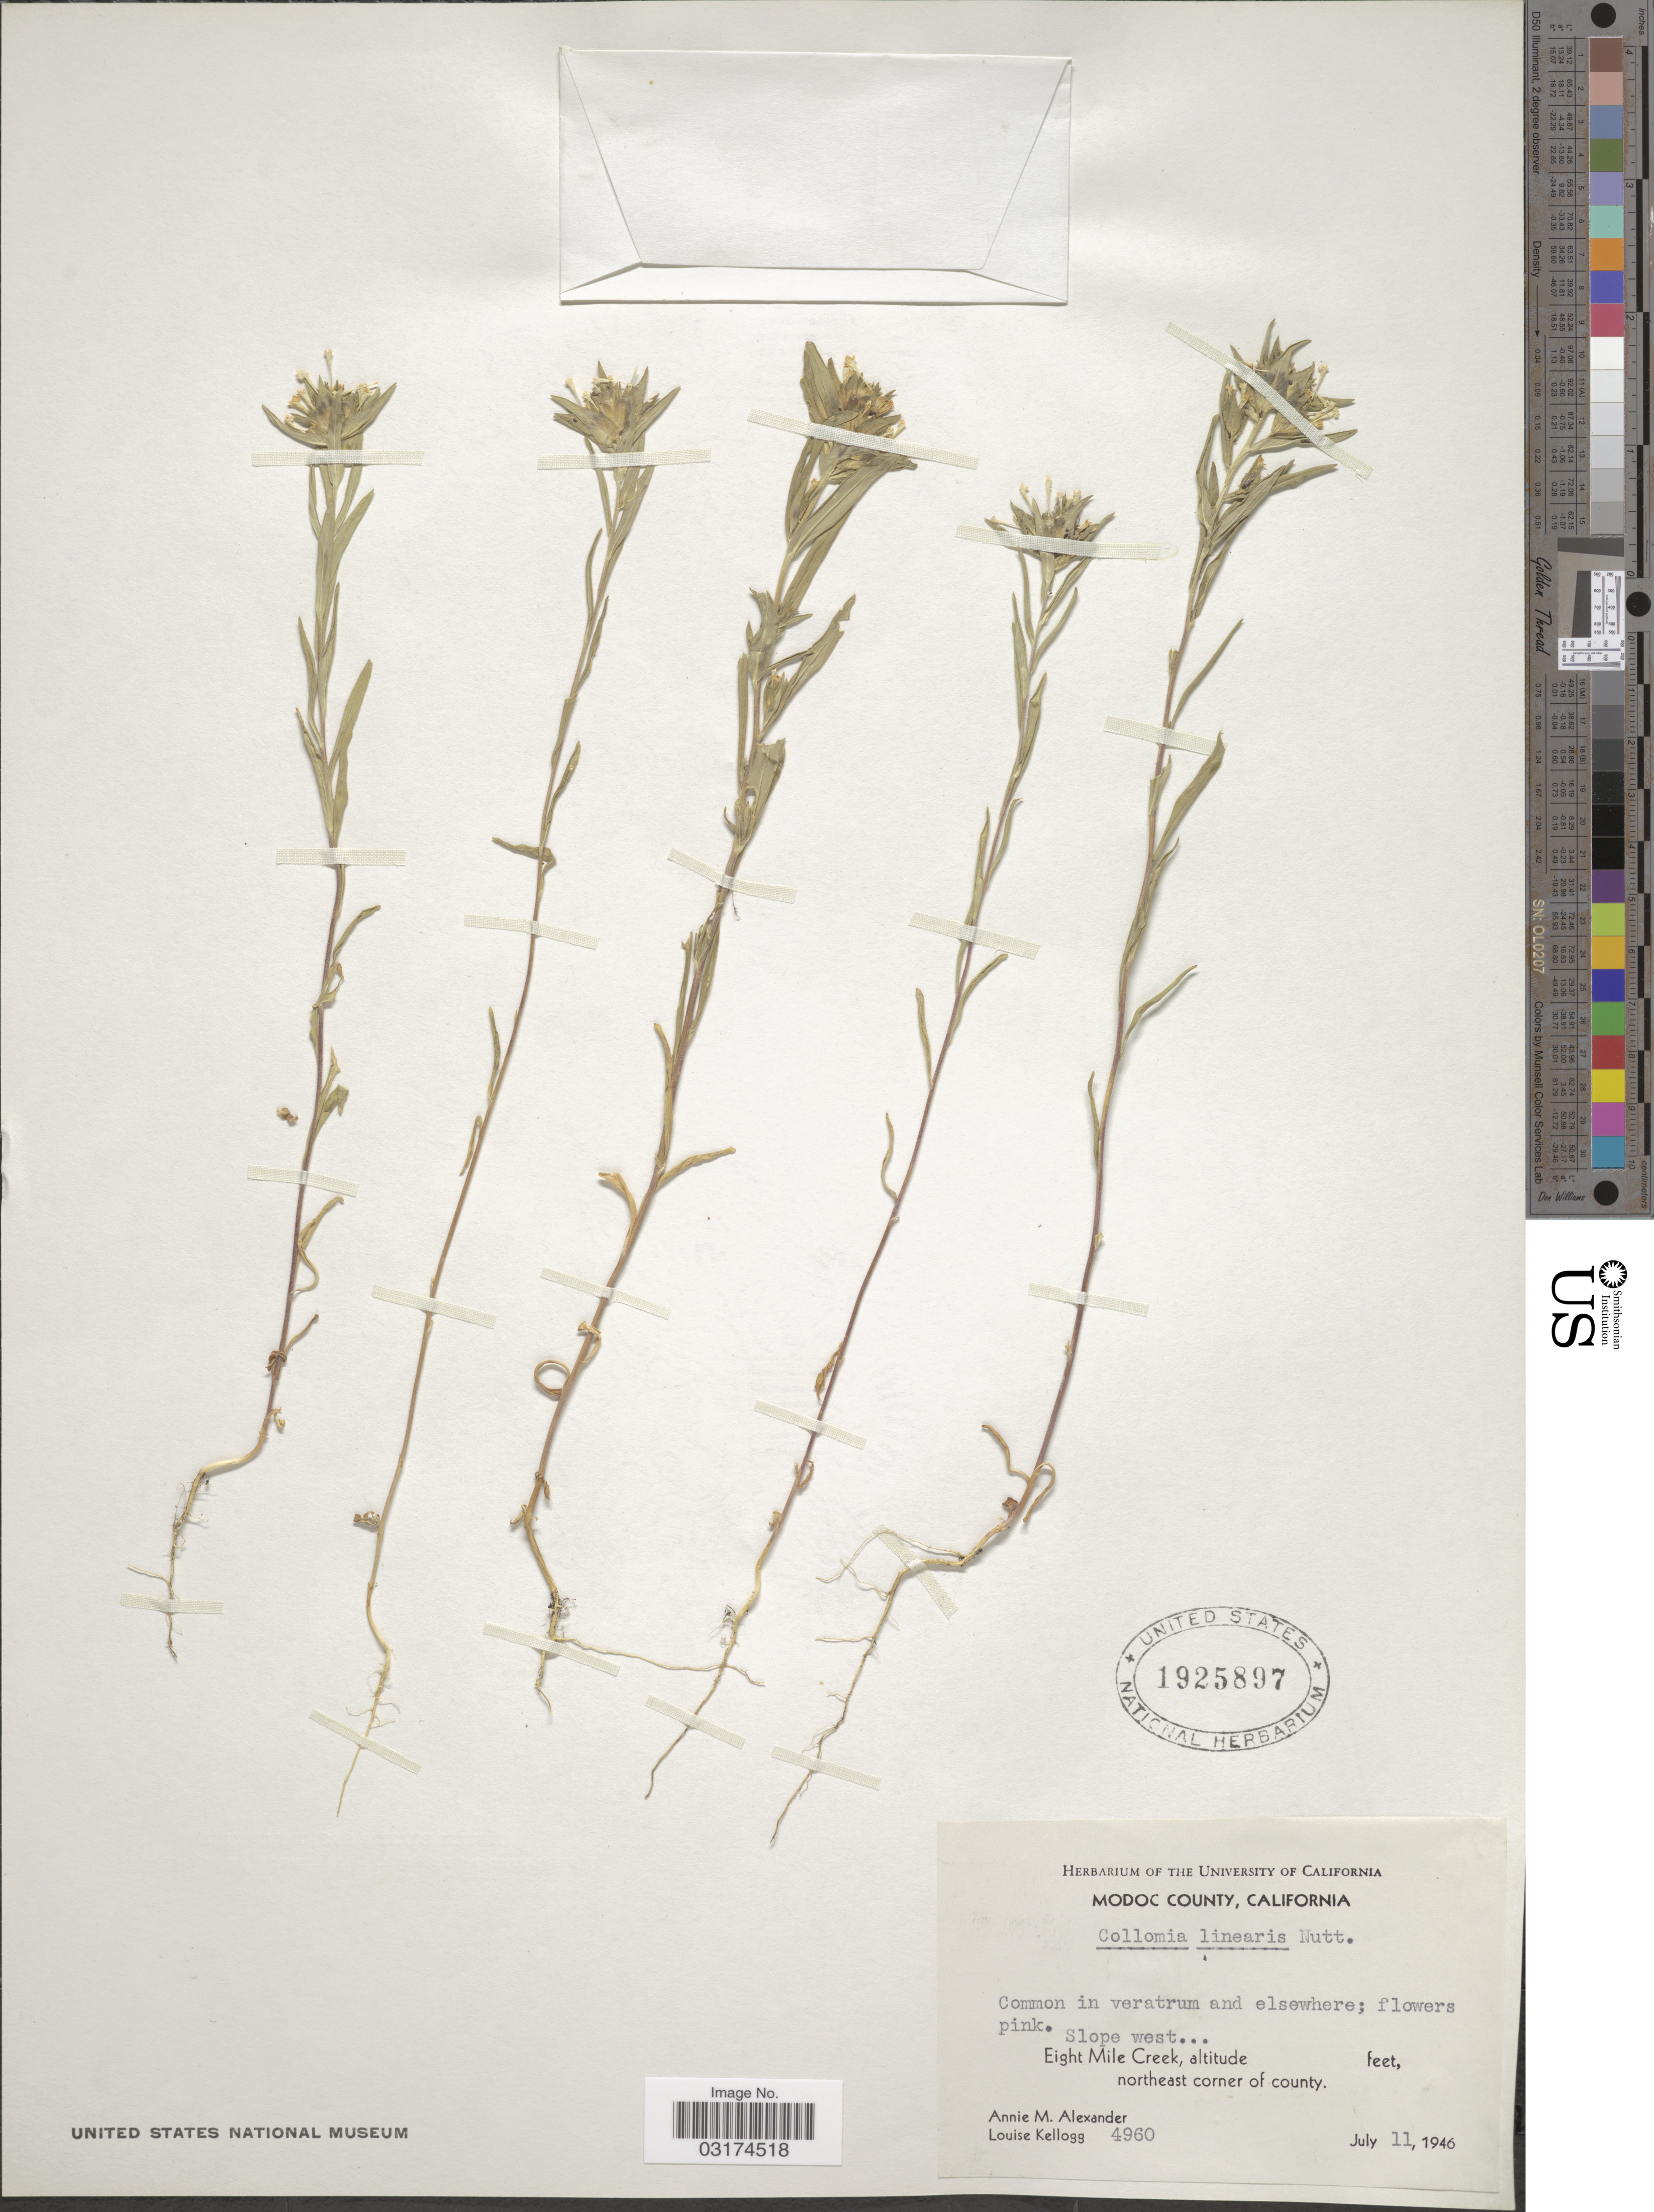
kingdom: Plantae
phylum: Tracheophyta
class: Magnoliopsida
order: Ericales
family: Polemoniaceae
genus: Collomia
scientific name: Collomia linearis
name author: Nutt.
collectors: A. M. Alexander & L. Kellogg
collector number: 4960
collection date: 1946-07-11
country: United States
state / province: California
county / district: Modoc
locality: Slope west. Eight Mile Creek, northeast corner of county. Modoc County.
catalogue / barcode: US 1925897